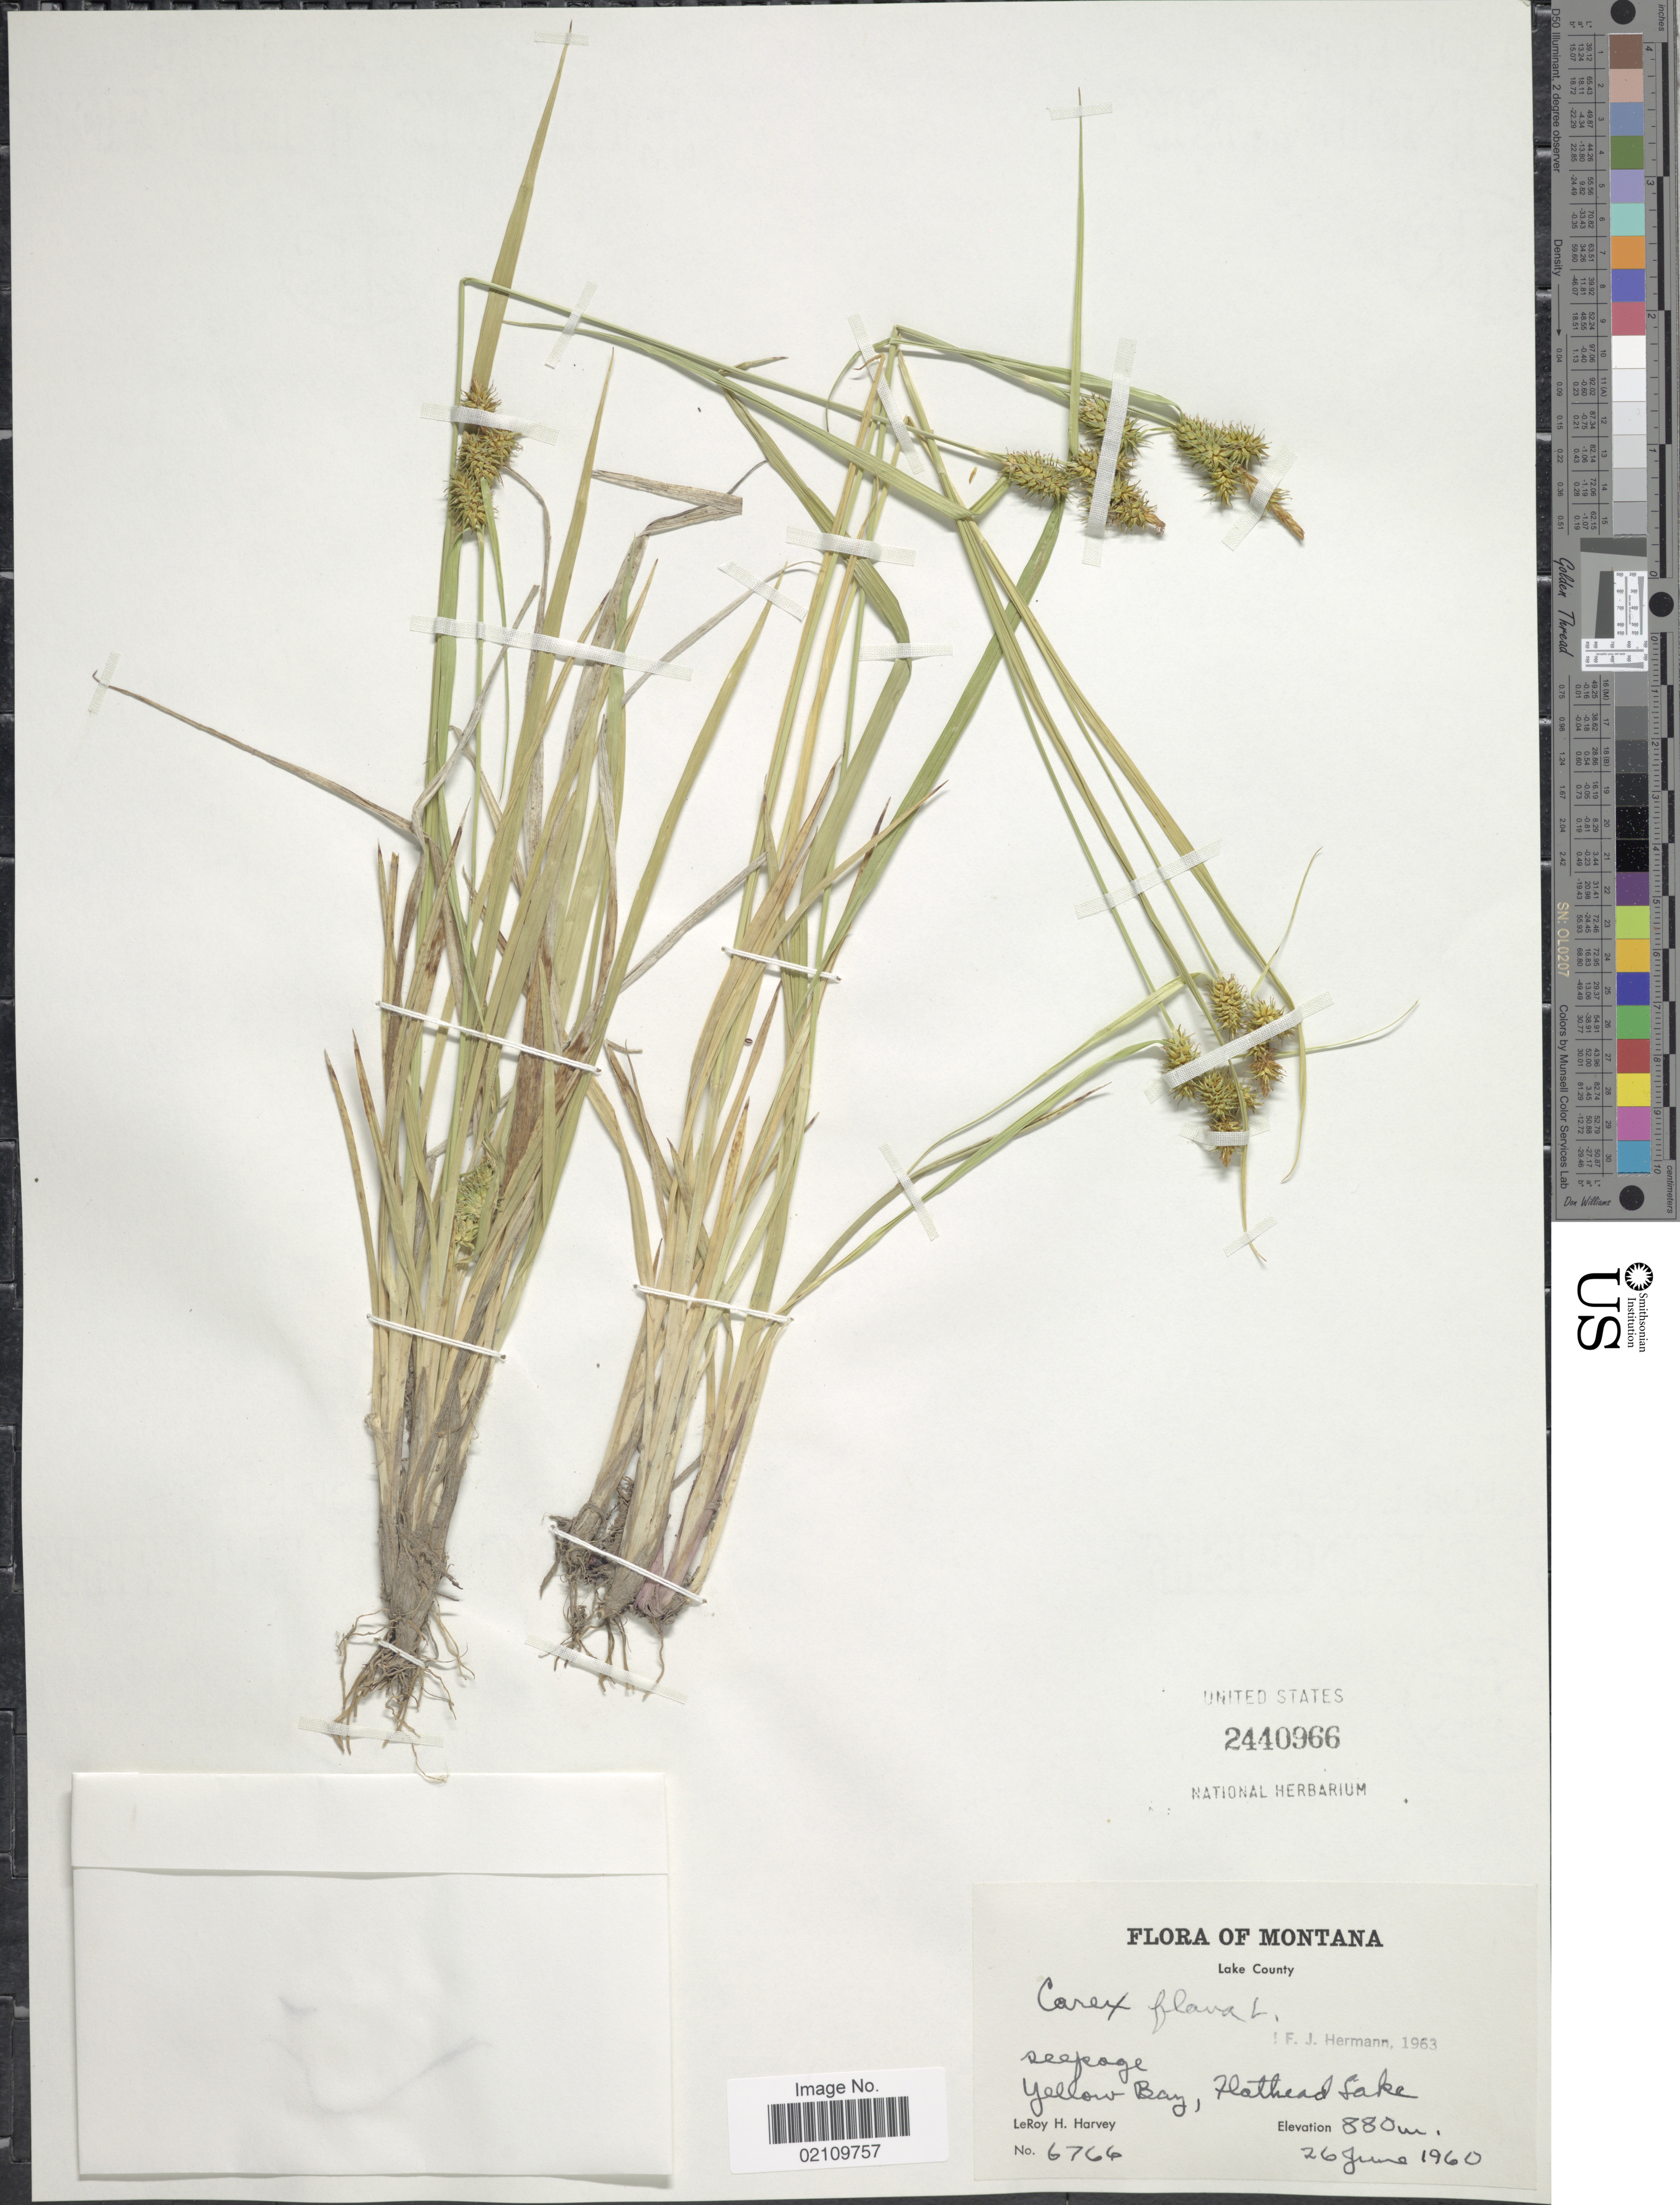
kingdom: Plantae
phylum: Tracheophyta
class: Liliopsida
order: Poales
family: Cyperaceae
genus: Carex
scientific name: Carex flava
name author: L.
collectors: L. H. Harvey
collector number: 6766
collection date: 1960-06-26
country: United States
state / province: Montana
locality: Lake County. Yellow Bay, Flathead Lake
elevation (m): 880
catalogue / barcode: US 2440966